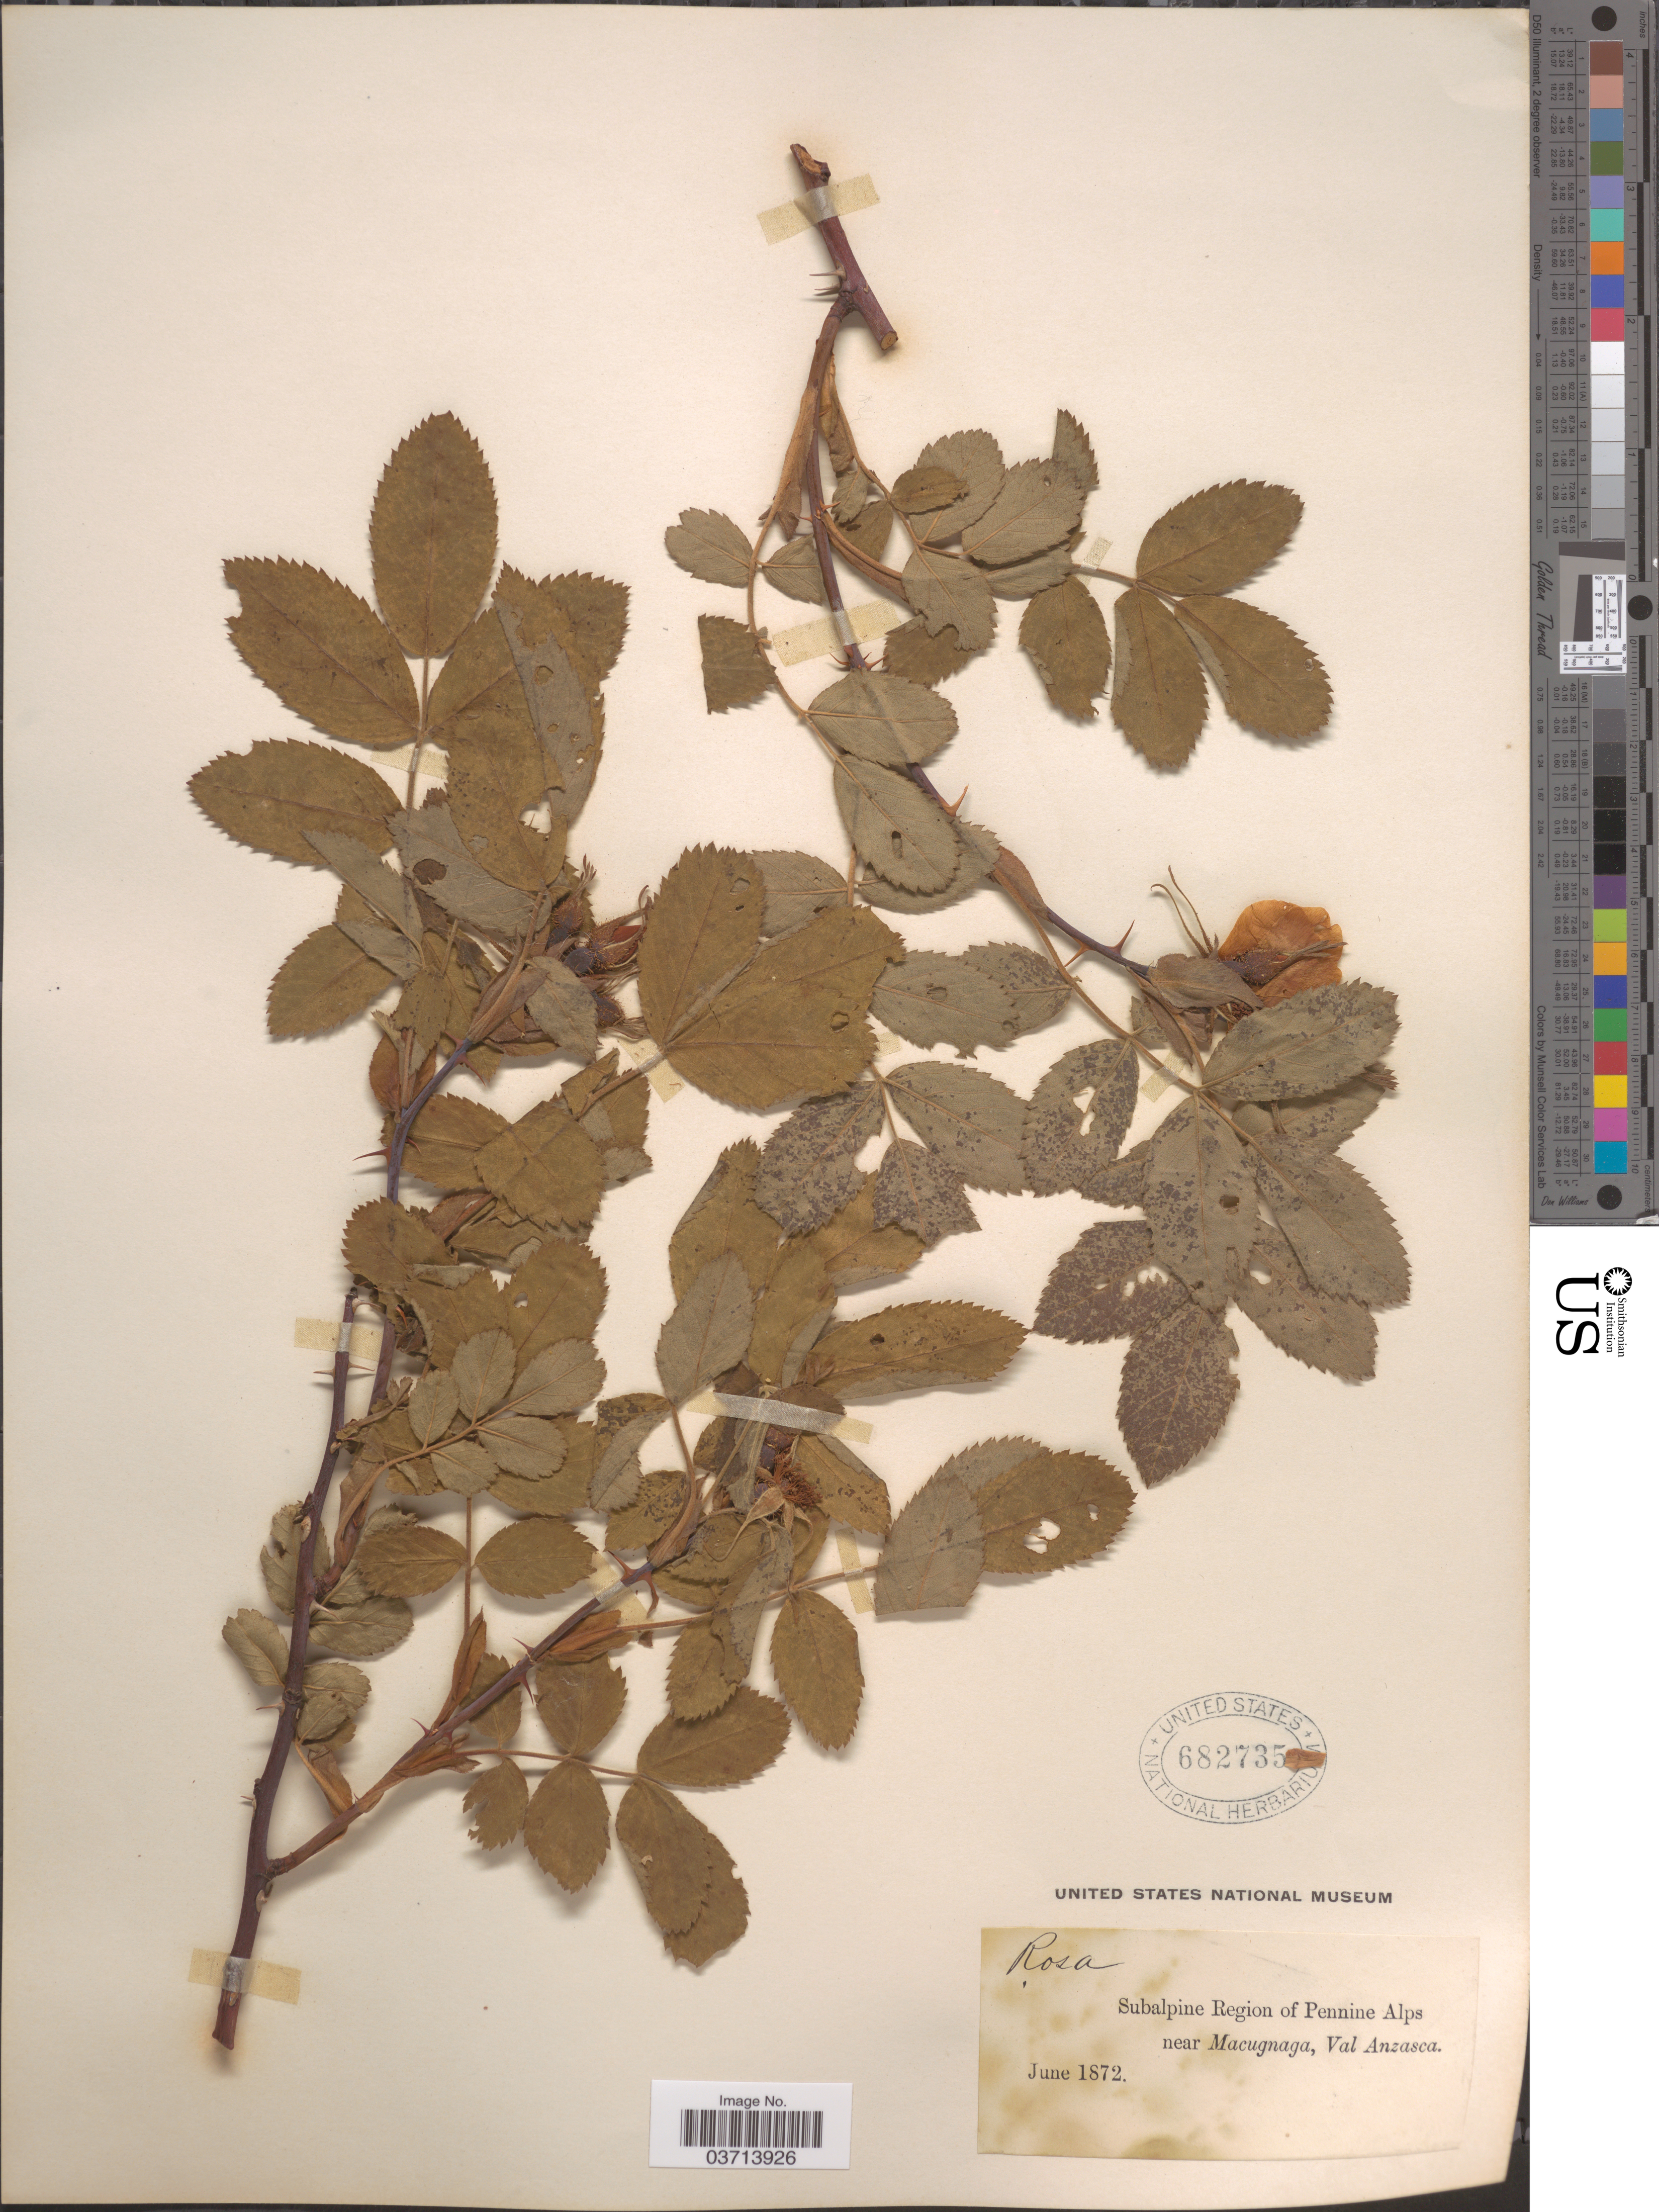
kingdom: Plantae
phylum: Tracheophyta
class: Magnoliopsida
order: Rosales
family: Rosaceae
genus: Rosa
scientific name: Rosa sp.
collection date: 1872-06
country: Italy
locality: Subalpine Region of Pennine Alps near Macugnaga, Val Anzasca.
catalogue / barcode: US 682735